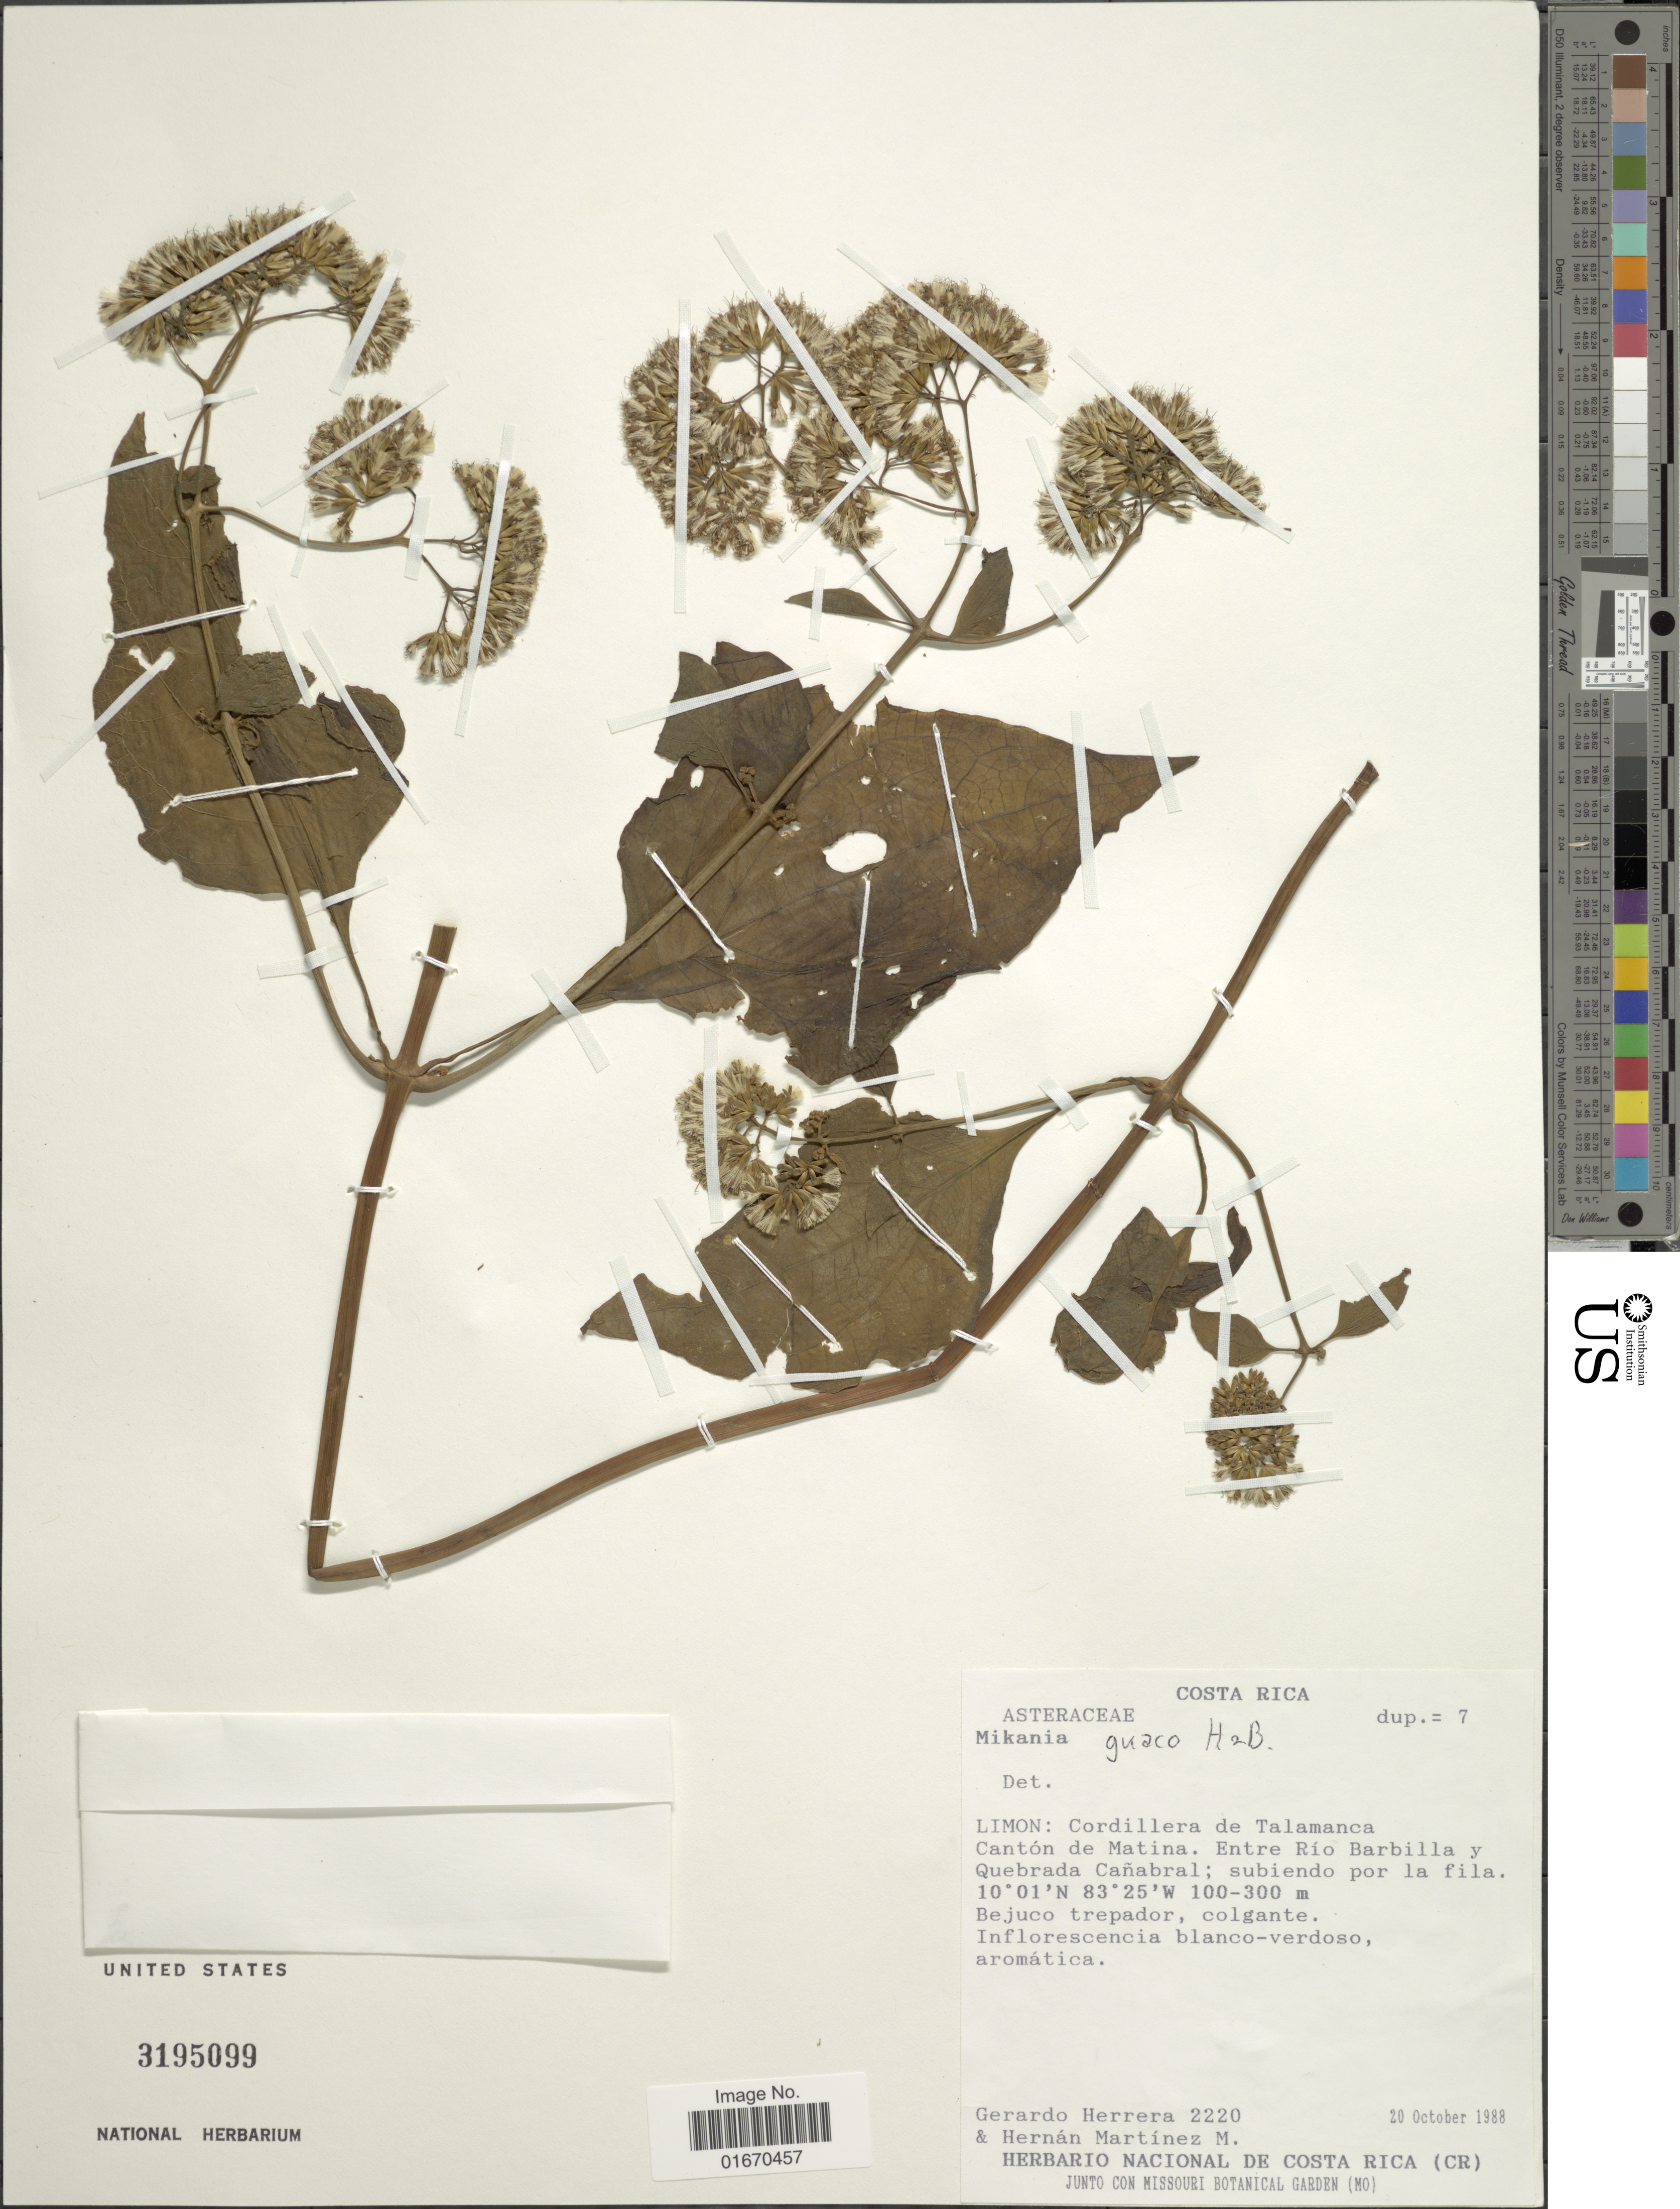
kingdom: Plantae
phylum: Tracheophyta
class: Magnoliopsida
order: Asterales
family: Asteraceae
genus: Mikania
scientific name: Mikania guaco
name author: Humb. & Bonpl.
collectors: G. Herrera & H. Martínez M.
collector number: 2220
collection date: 1988-10-20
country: Costa Rica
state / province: Limón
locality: Cordillera de Talamanca, Canton de Matina, Entre Rio Barbilla y Quebrada Canabral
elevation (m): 100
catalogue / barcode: US 3195099